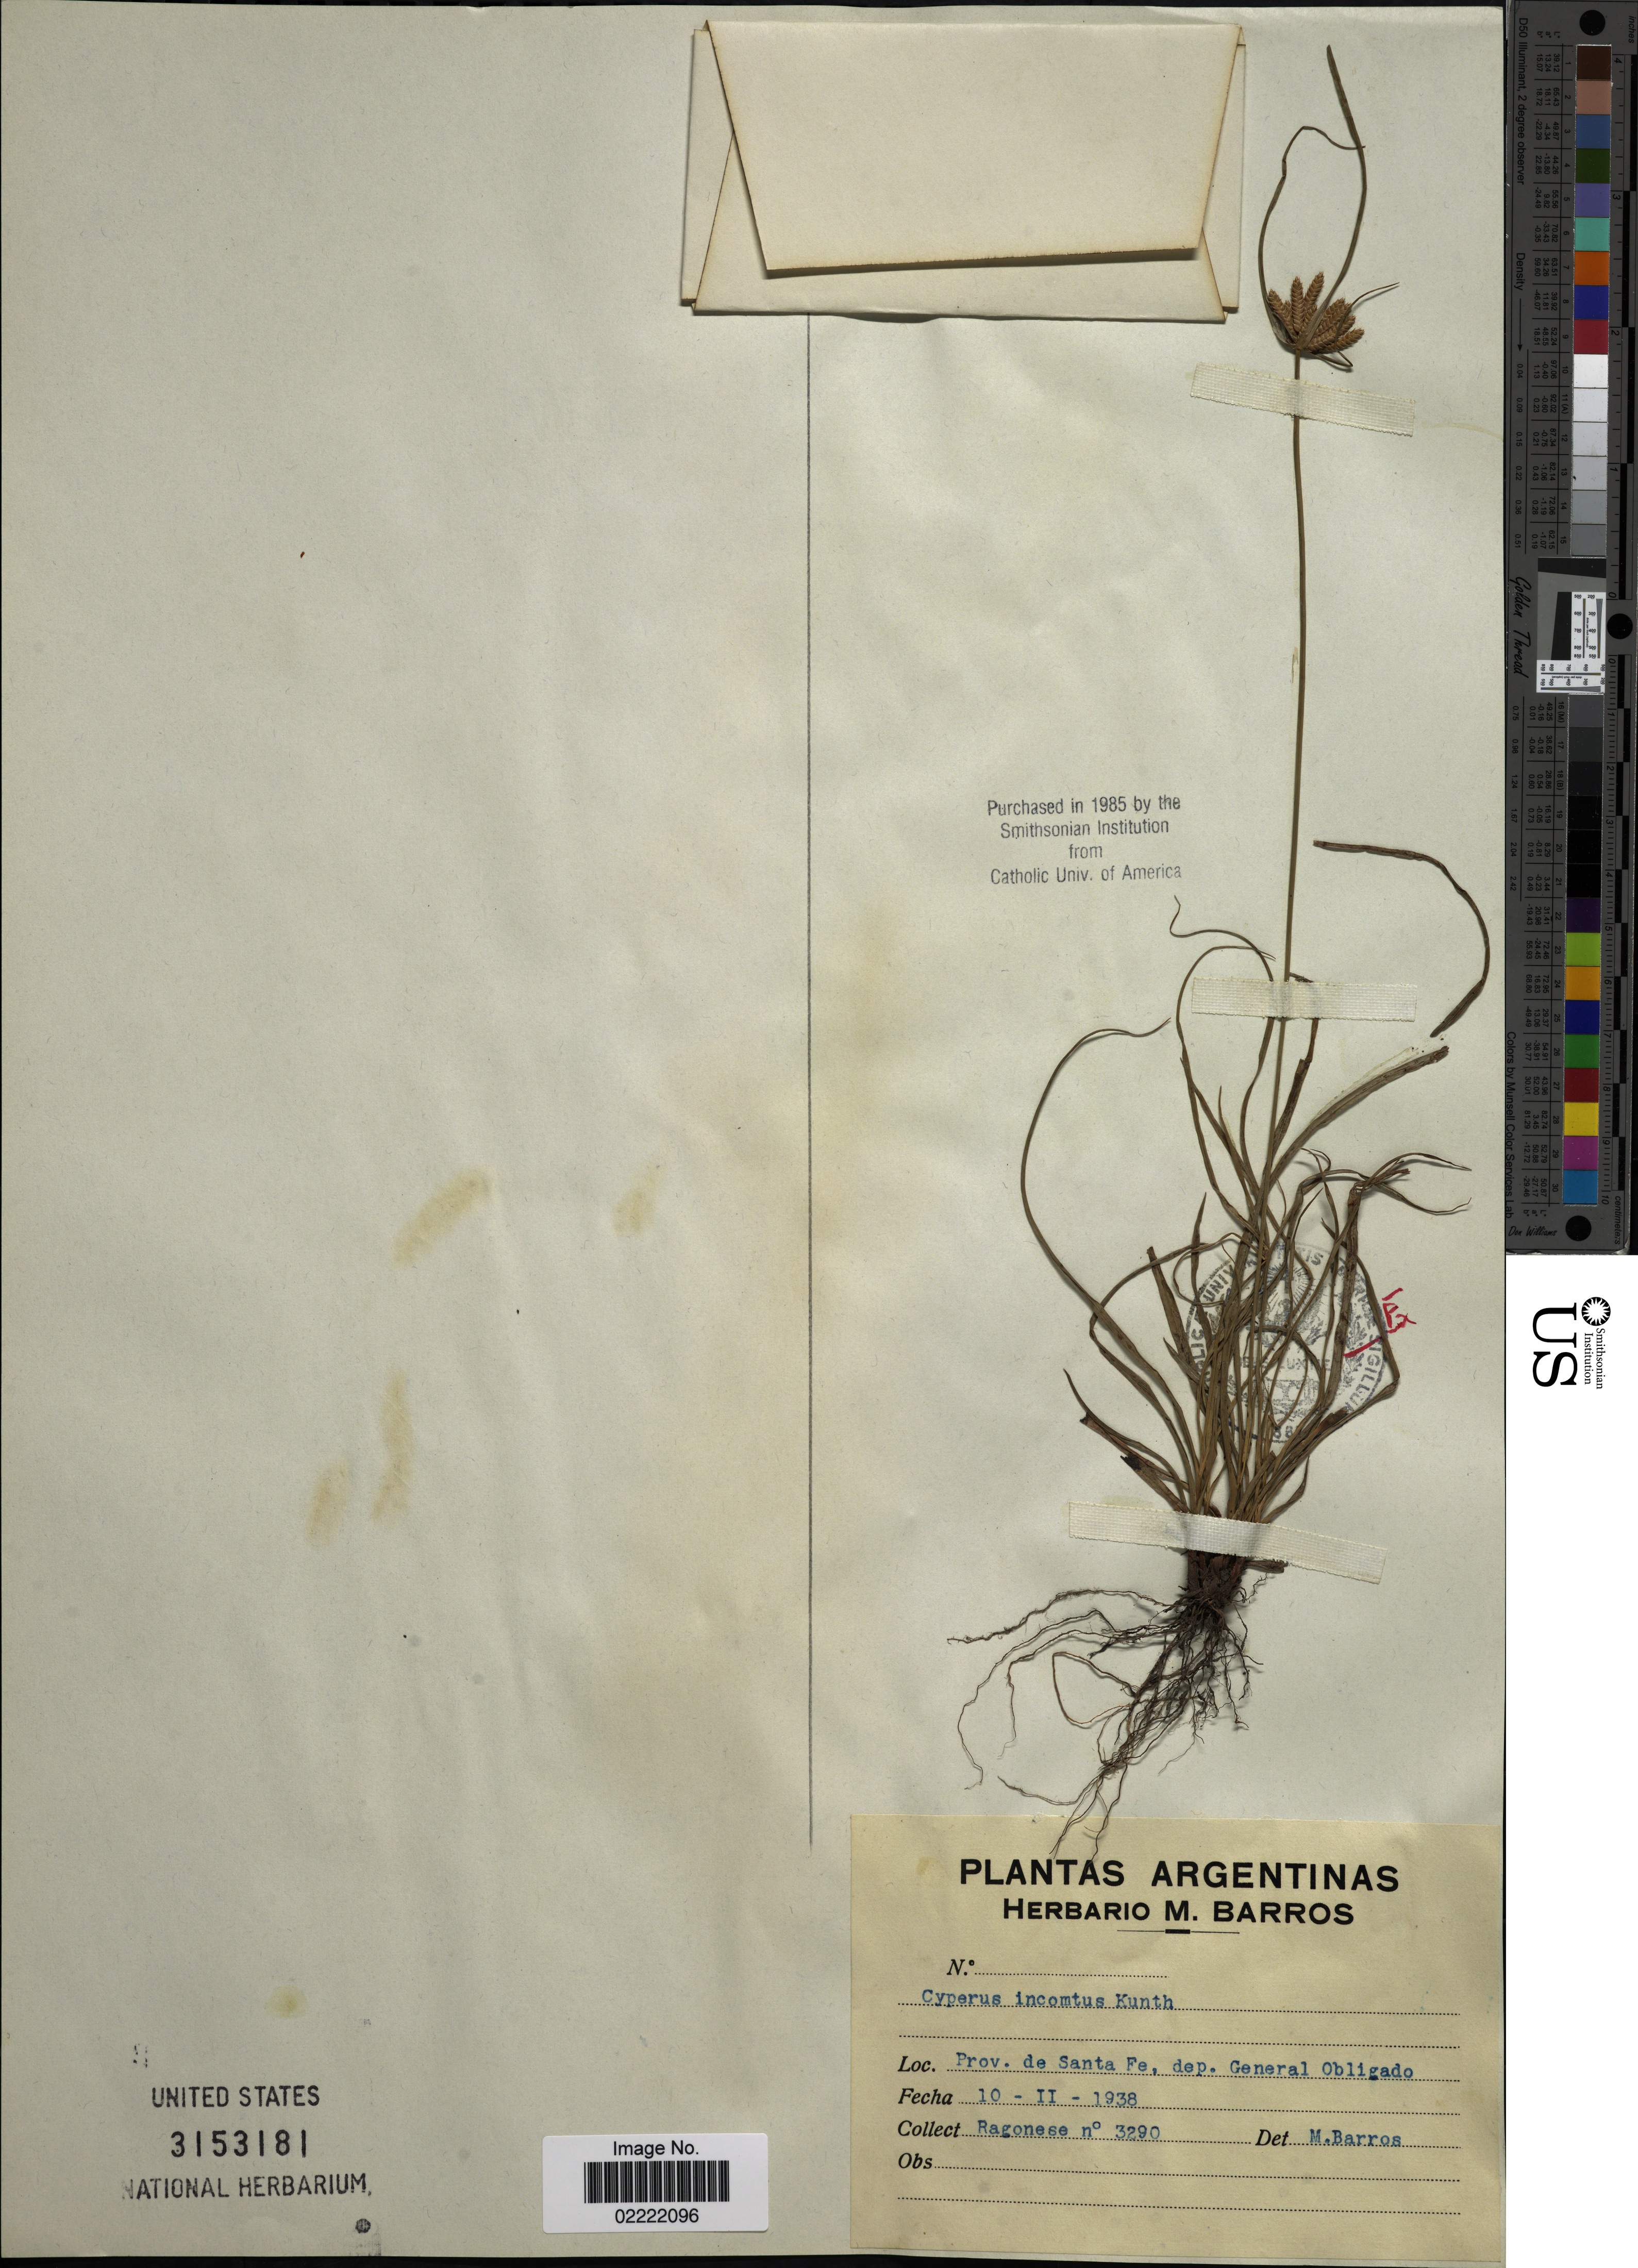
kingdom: Plantae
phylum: Tracheophyta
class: Liliopsida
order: Poales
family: Cyperaceae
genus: Cyperus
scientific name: Cyperus incomtus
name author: Kunth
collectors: Ragonese, --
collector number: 3290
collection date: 1938-02-10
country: Argentina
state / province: Santa Fe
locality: Prov. de Santa Fe, dep. General Obligado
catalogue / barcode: US 3153181